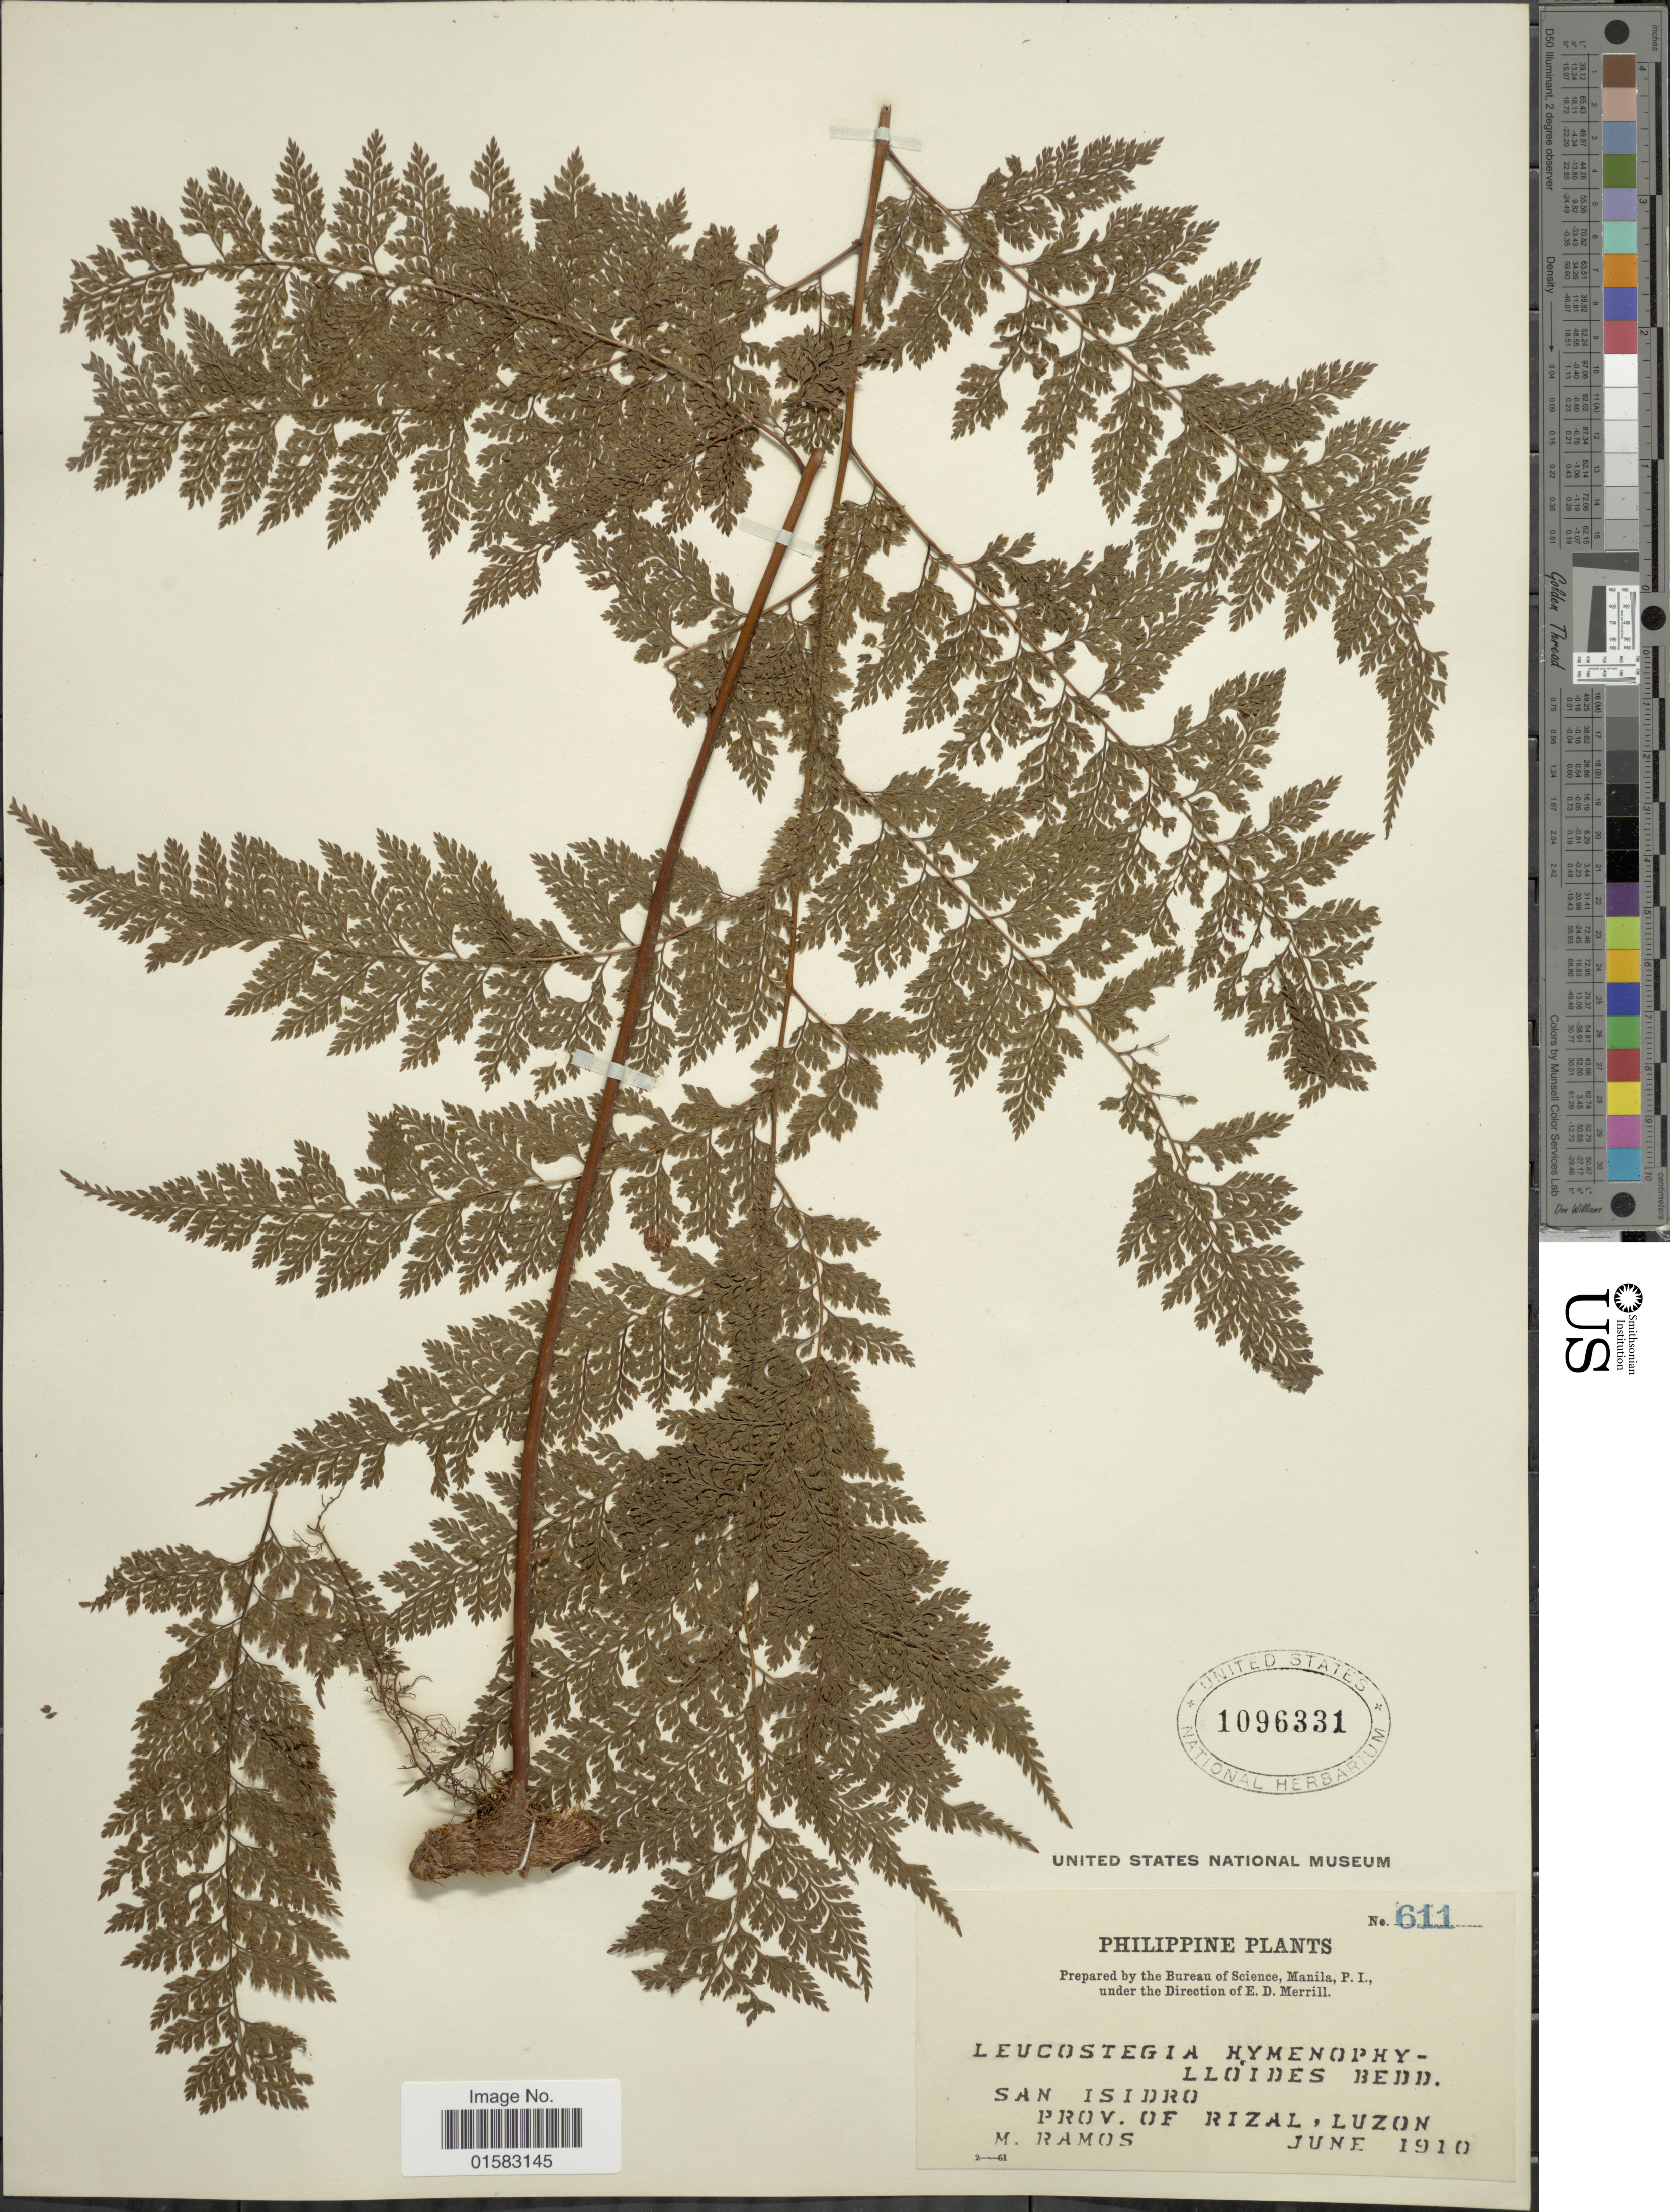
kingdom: Plantae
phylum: Tracheophyta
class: Polypodiopsida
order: Polypodiales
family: Davalliaceae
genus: Davallia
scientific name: Davallia hymenophylloides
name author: (Bedd.) Kuhn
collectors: M. Ramos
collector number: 611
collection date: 1910-06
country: Philippines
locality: San Isidro, Prov. Of Rizal, Luzon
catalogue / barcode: US 1096331